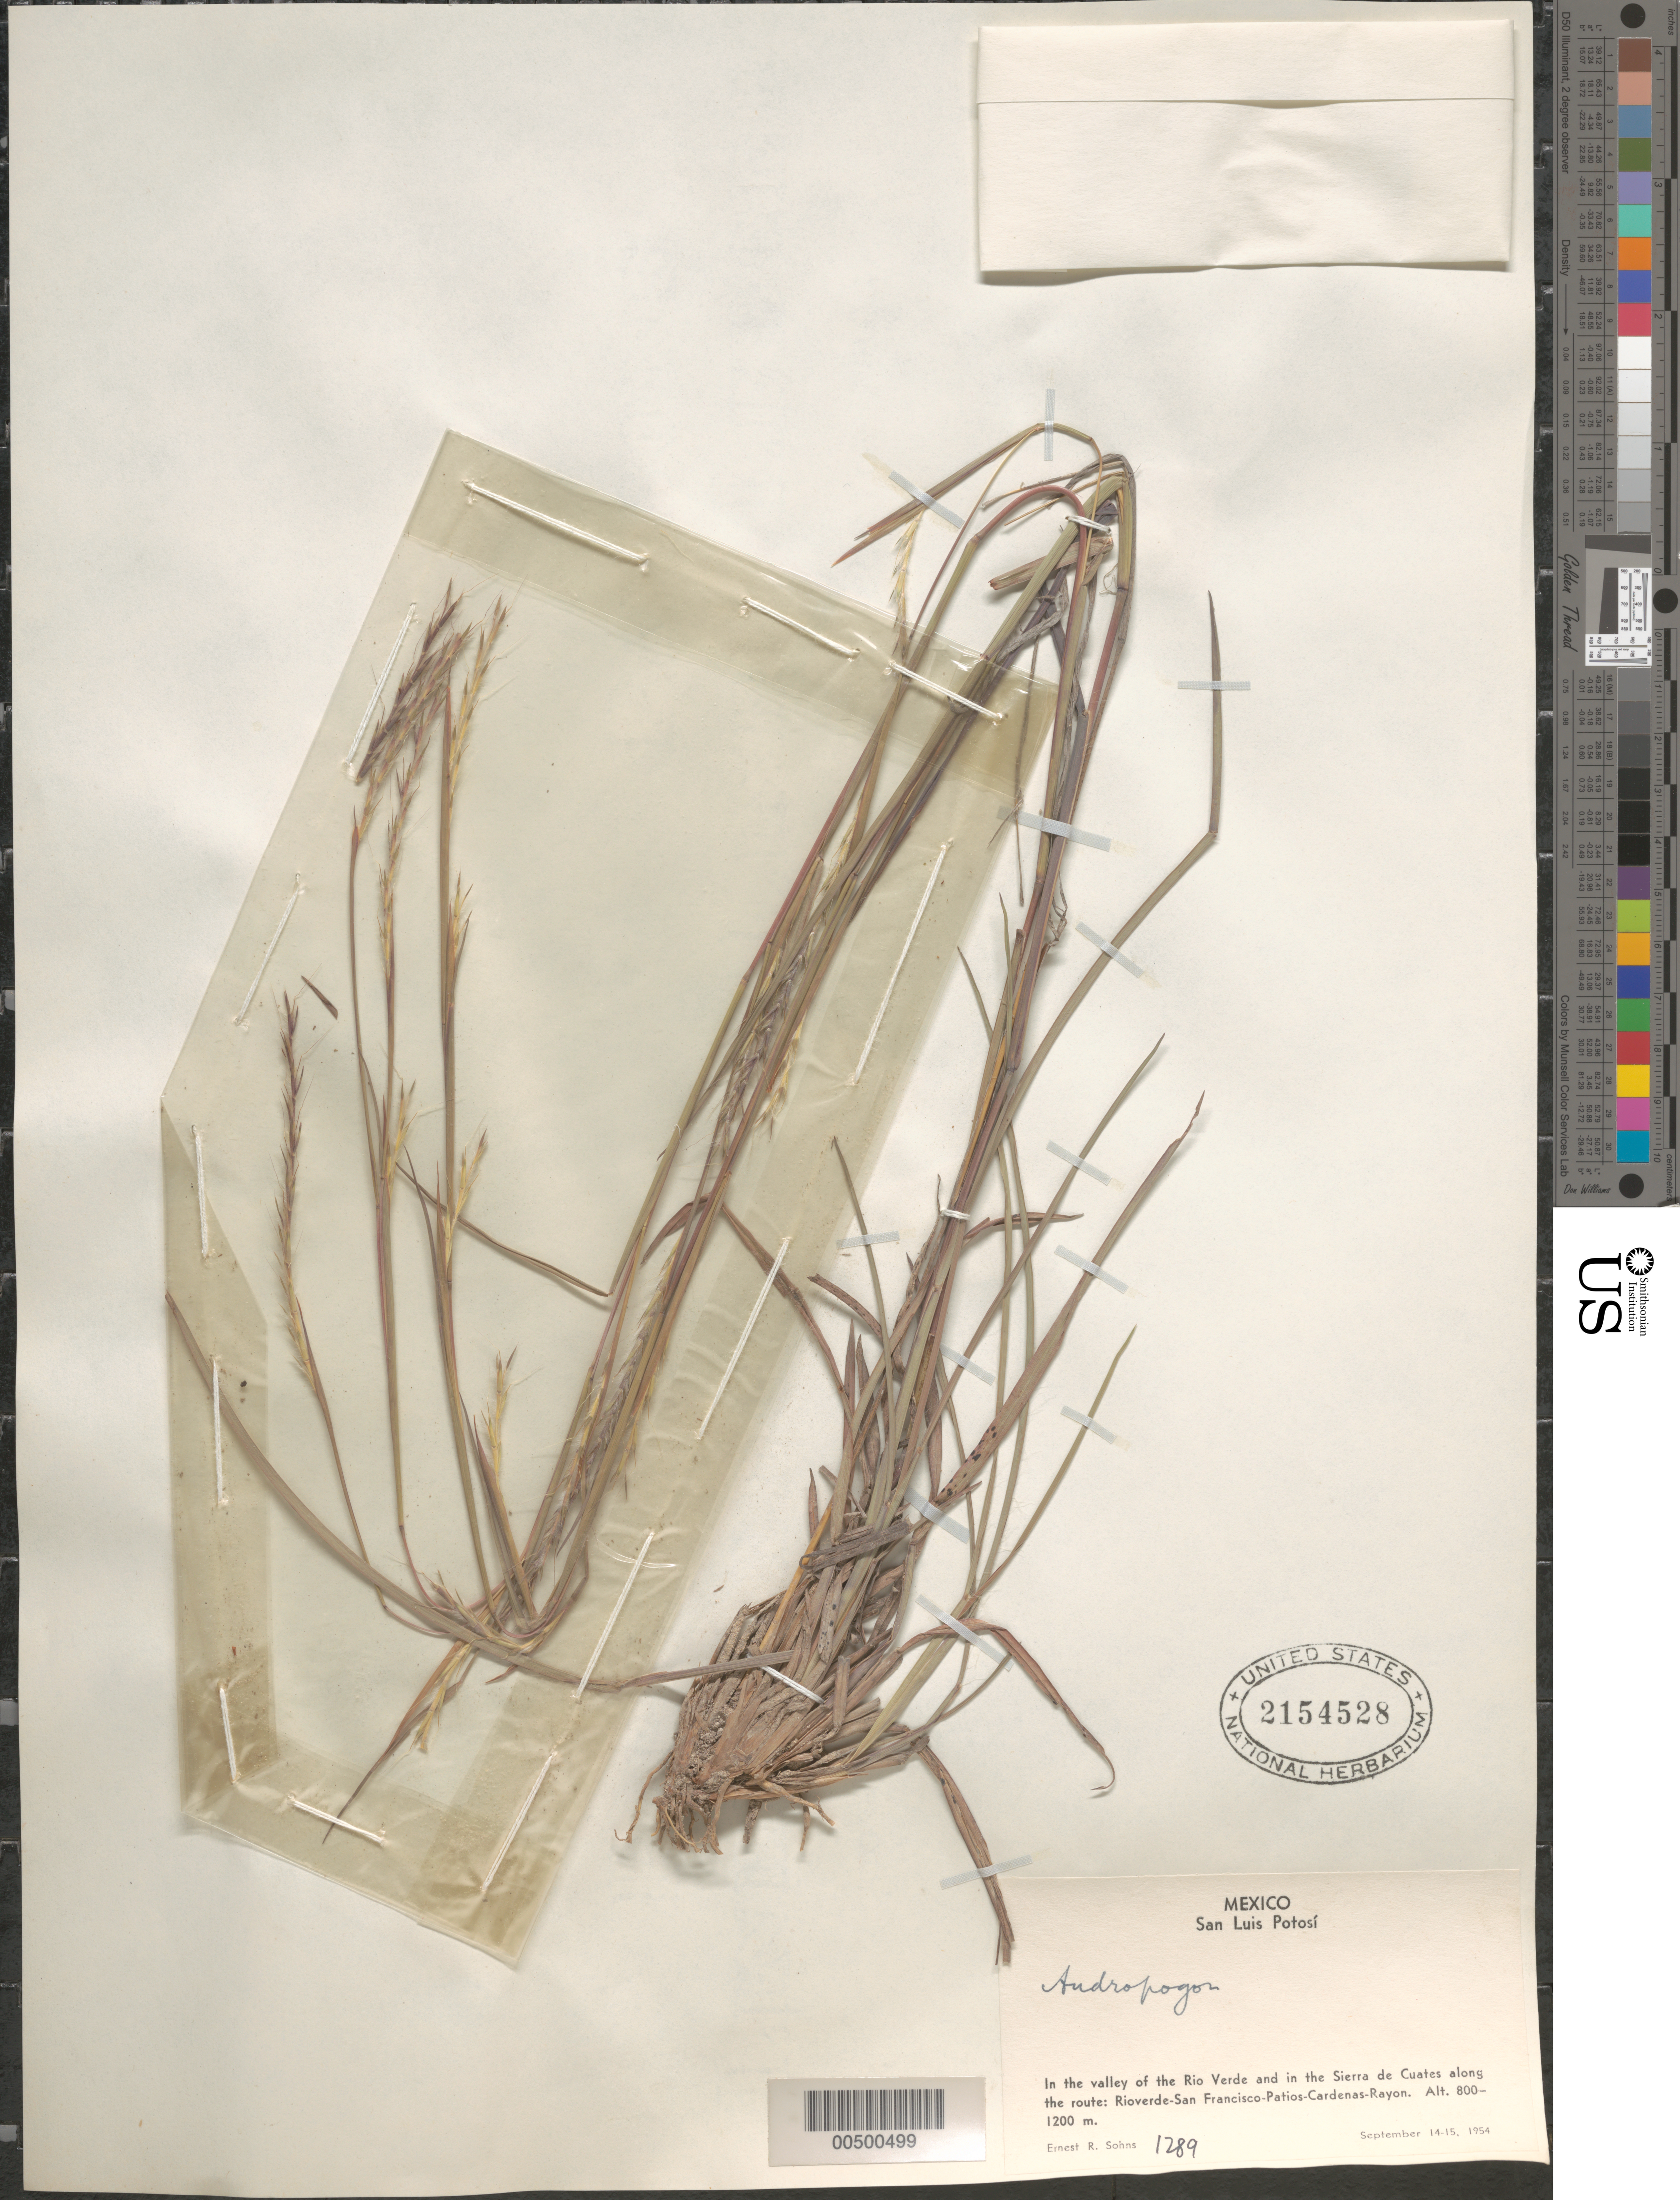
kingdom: Plantae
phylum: Tracheophyta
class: Liliopsida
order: Poales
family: Poaceae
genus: Schizachyrium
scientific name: Schizachyrium sp.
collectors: E. R. Sohns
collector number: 1289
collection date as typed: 14 Sep 1954 to 15 Sep 1954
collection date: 1954-09-14/1954-09-15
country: Mexico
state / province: San Luis Potosi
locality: In the valley of the Rio Verde & in the Sierra de Cuates along the route: Rioverde-San Francisco-Patios-Cardenas-Rayon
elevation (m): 800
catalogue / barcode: US 2154528